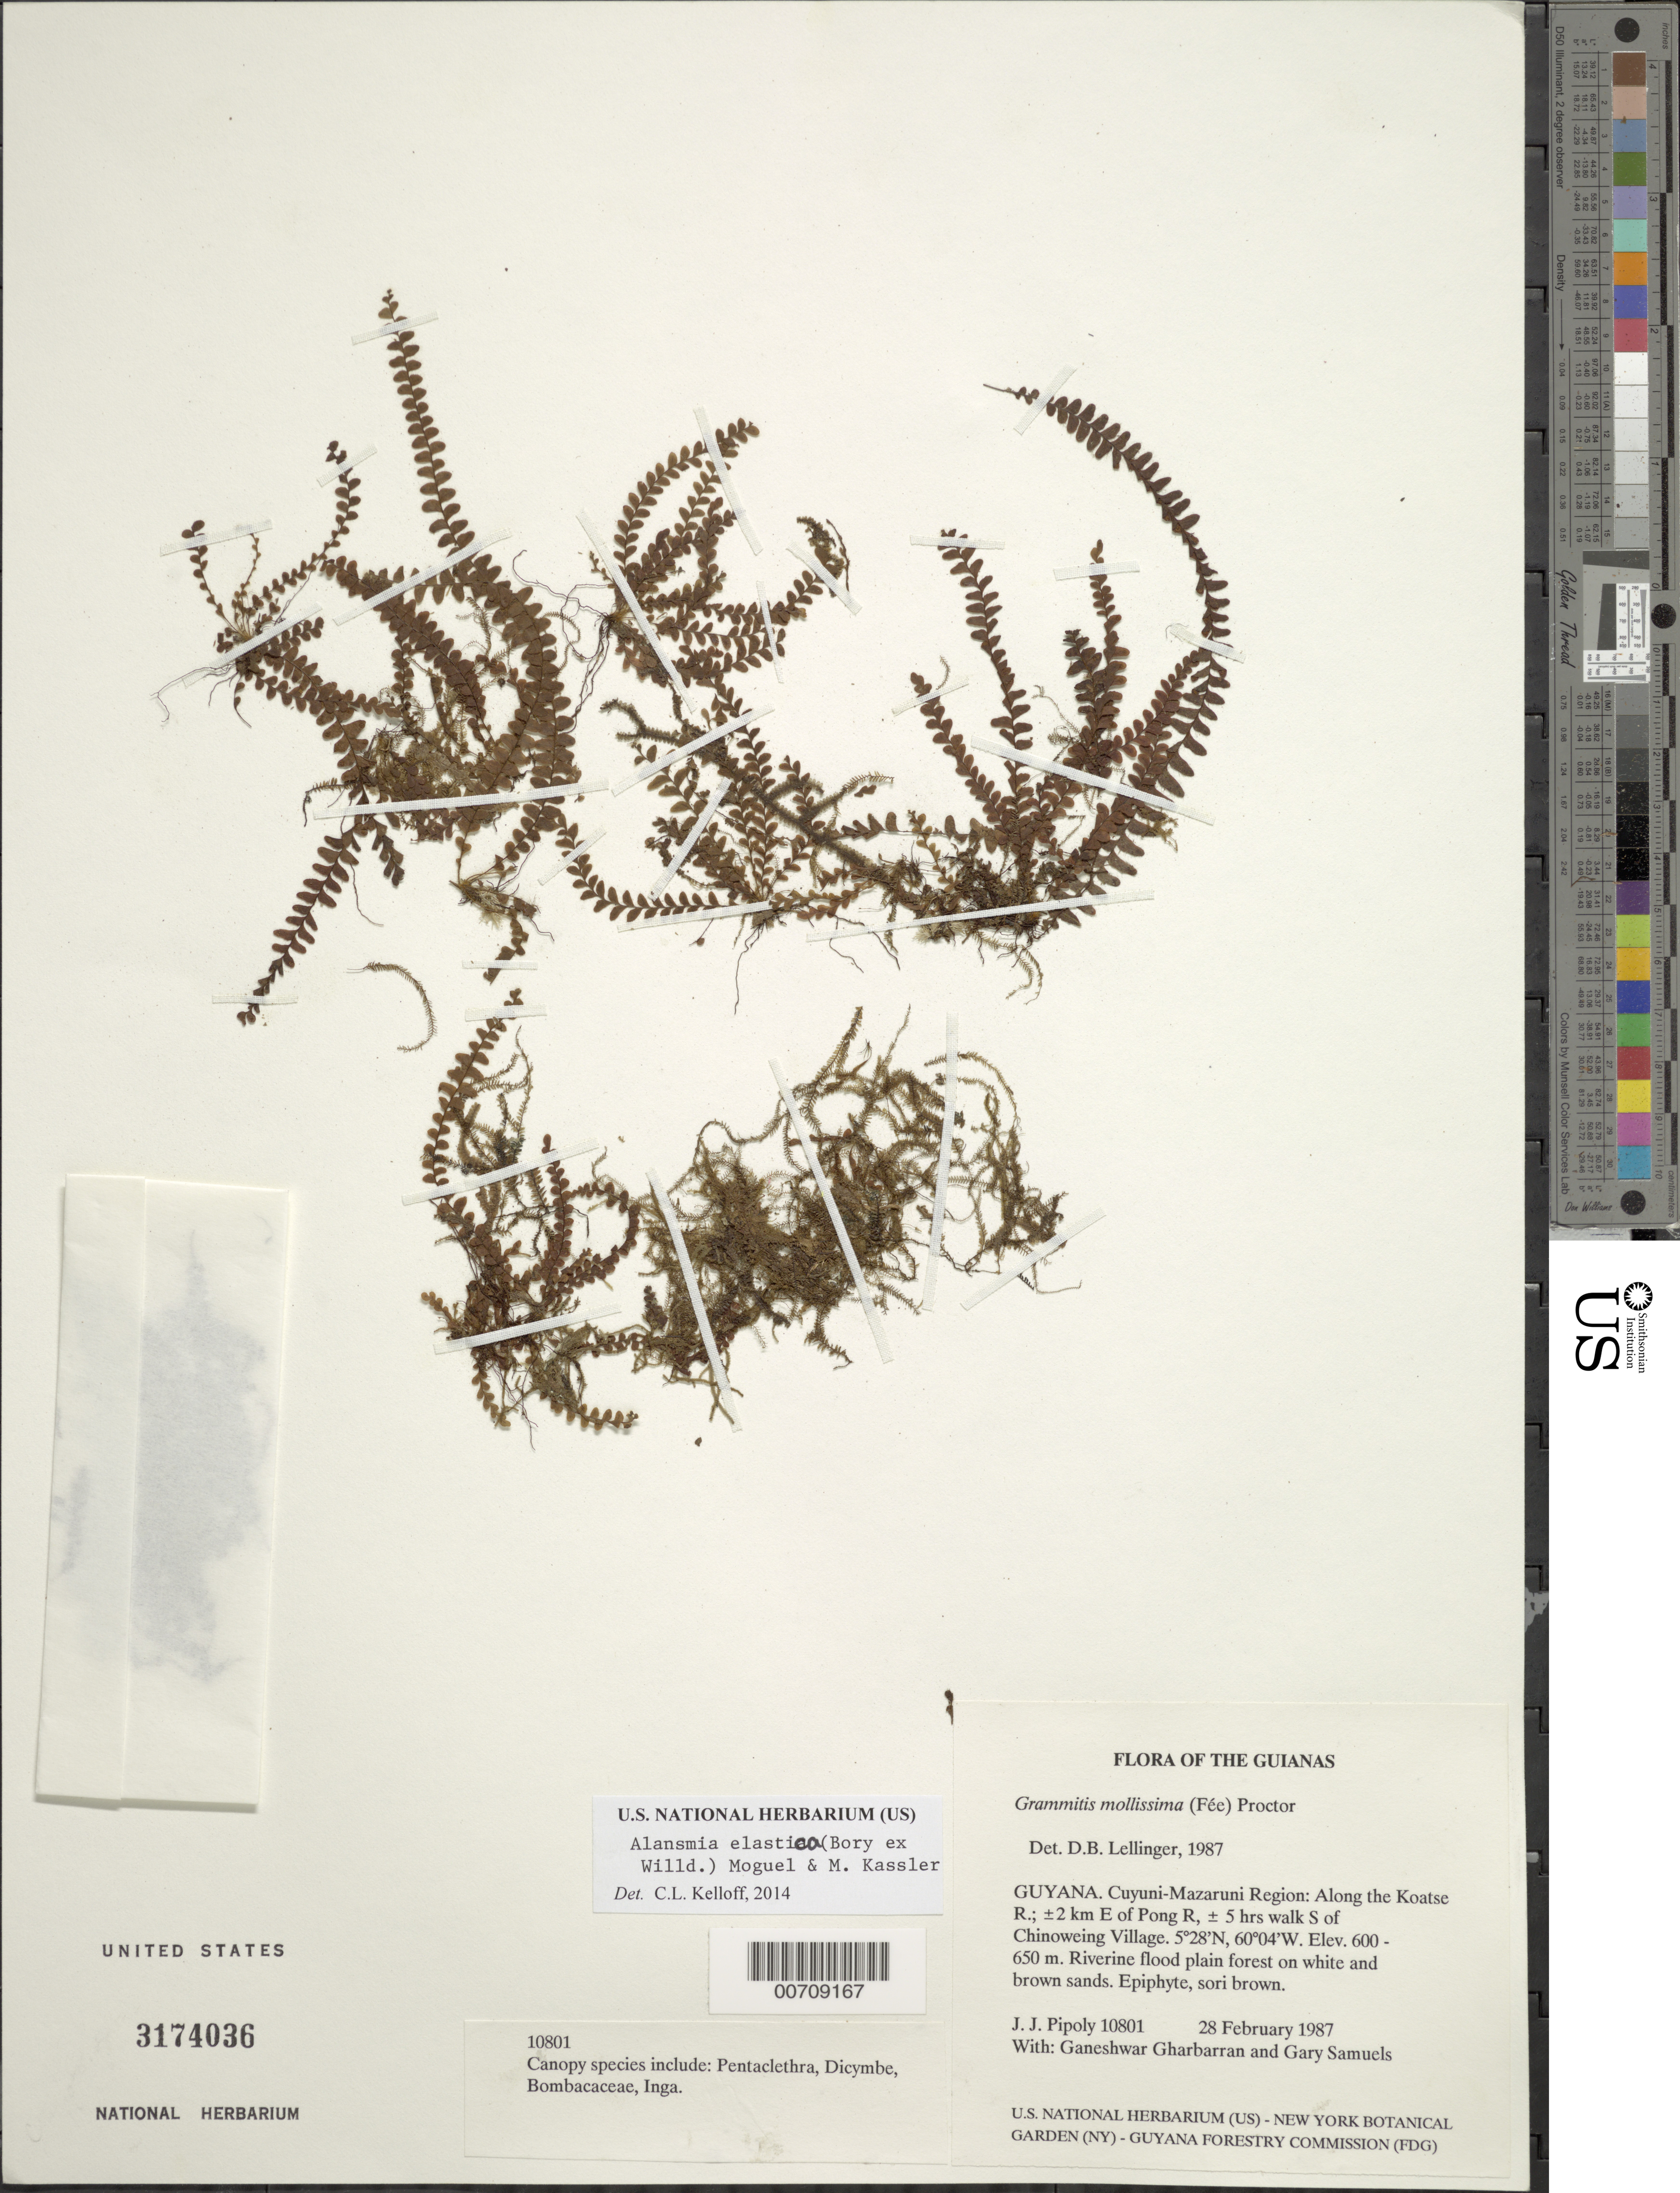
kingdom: Plantae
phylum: Tracheophyta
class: Polypodiopsida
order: Polypodiales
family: Polypodiaceae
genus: Alansmia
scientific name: Alansmia elastica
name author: (Bory ex Willd.) Moguel & M. Kessler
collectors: J. J. Pipoly, G. Gharbarran & G. Samuels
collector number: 10801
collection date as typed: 28 February 1987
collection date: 1987-02-28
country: Guyana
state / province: Cuyuni-Mazaruni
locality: Along the Koatse R.; ±2 km E of Pong R, ± 5 hrs walk S of Chinoweing Village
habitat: Riverine flood plain forest on white and brown sands; canopy spp. include Pentaclethra, Dicymbe, Bombacaceae, Inga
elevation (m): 600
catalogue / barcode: US 3174036